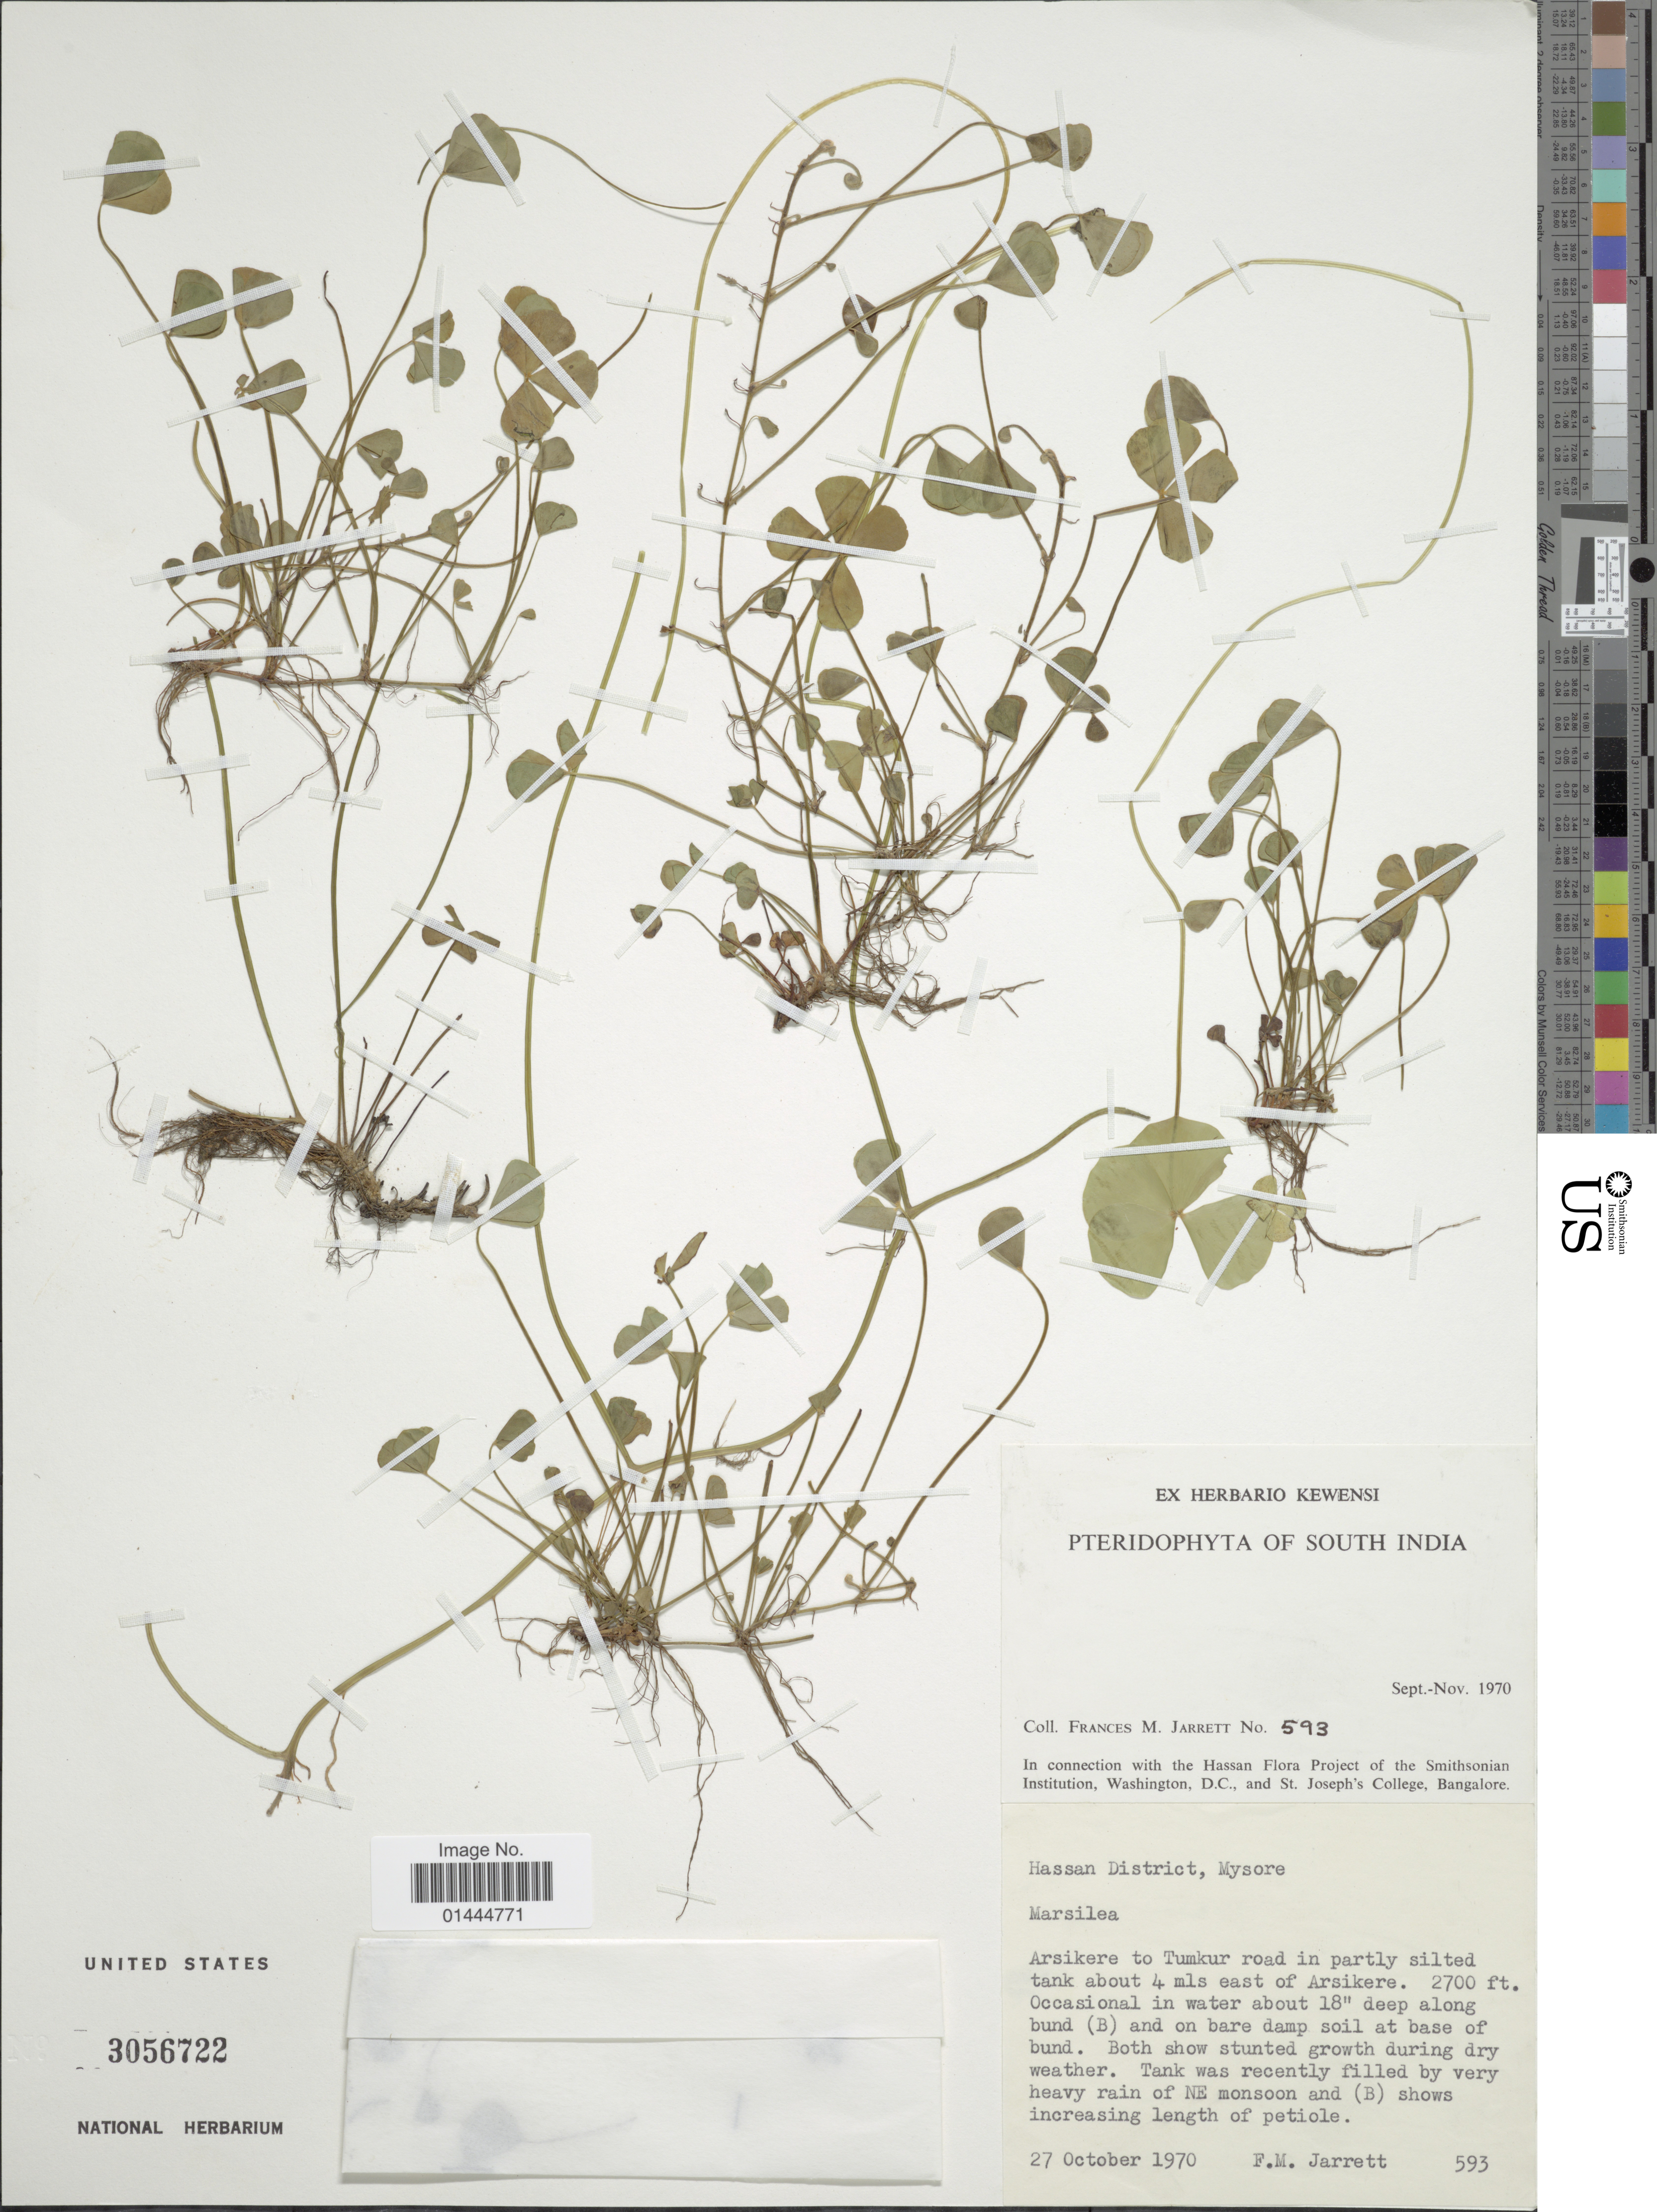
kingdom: Plantae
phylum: Tracheophyta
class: Polypodiopsida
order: Salviniales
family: Marsileaceae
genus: Marsilea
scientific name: Marsilea sp.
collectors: F. M. Jarrett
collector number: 593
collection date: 1970-10-27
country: India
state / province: Karnataka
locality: South India, Hassa District, Mysore, Arsikere to Tumkur road in partly silted tank about 4 mls east of Arsikere, occasional in water along bund and on bare damp soil at base of bund.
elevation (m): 823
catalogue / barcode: US 3056722